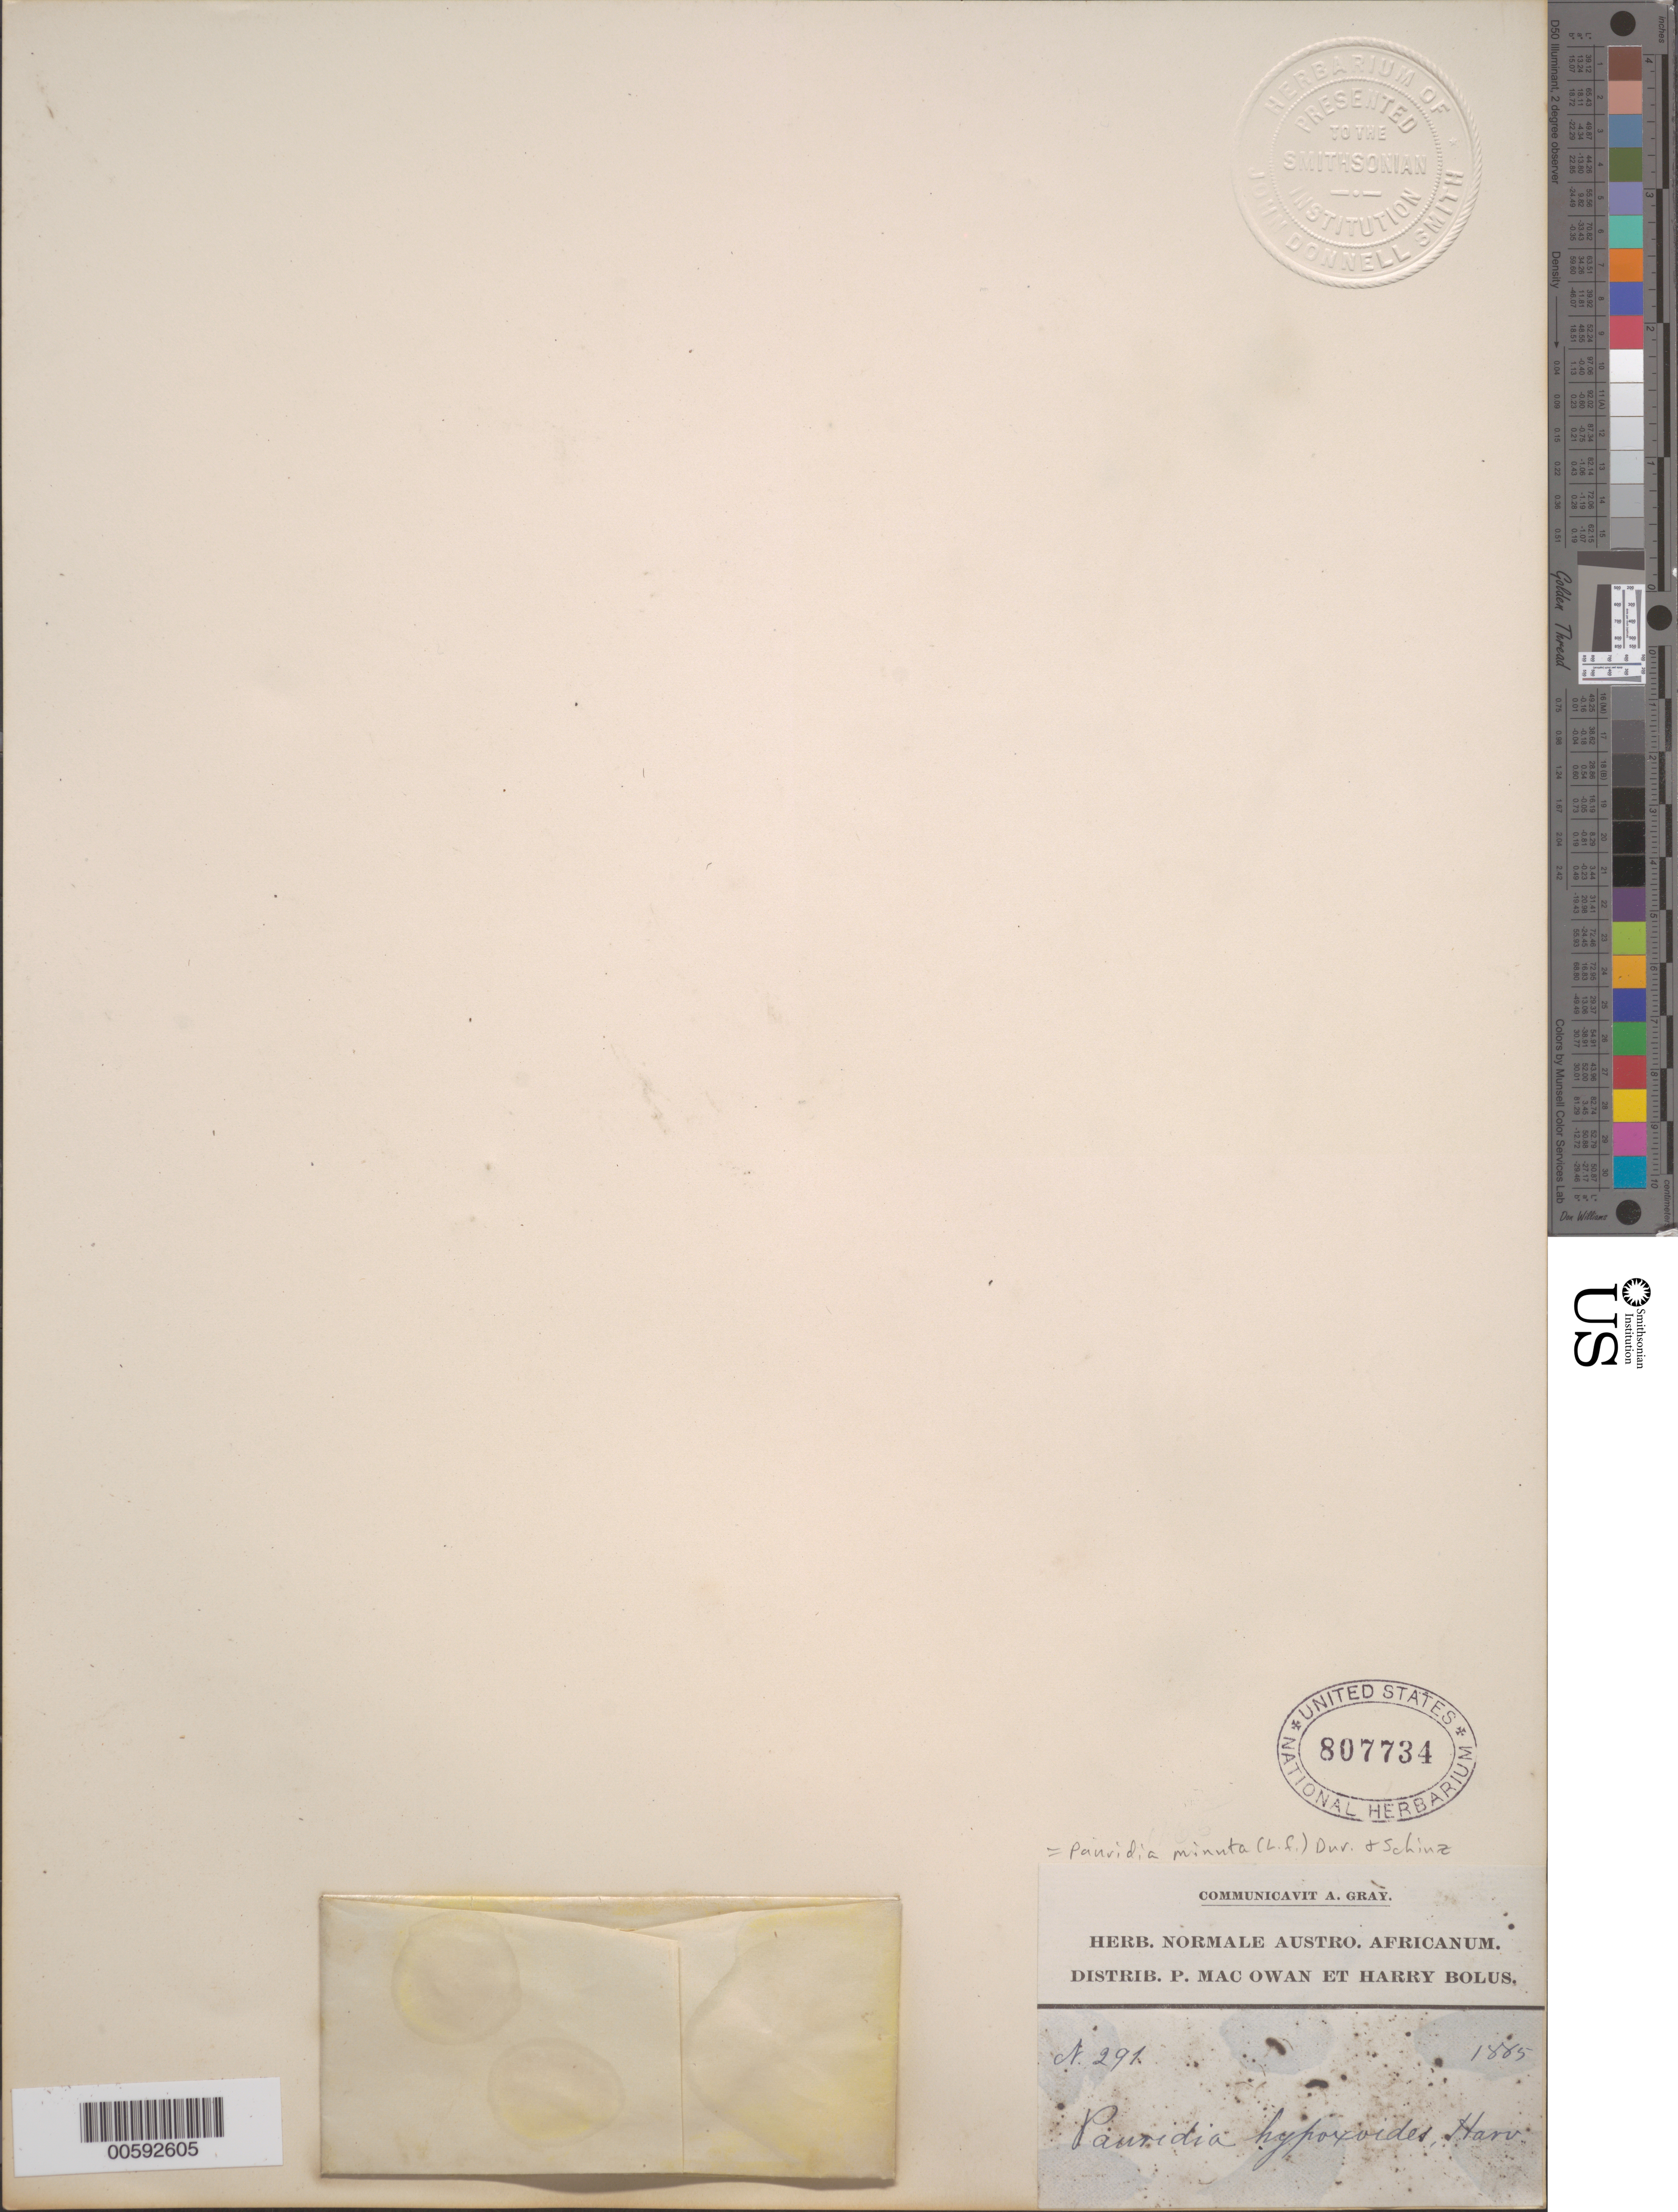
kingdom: Plantae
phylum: Tracheophyta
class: Liliopsida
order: Asparagales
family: Hypoxidaceae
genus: Pauridia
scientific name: Pauridia hypoxidioides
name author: Hanv.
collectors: P. Owan & H. Bolus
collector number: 291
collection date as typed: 1885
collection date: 1885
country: South Africa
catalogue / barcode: US 807734